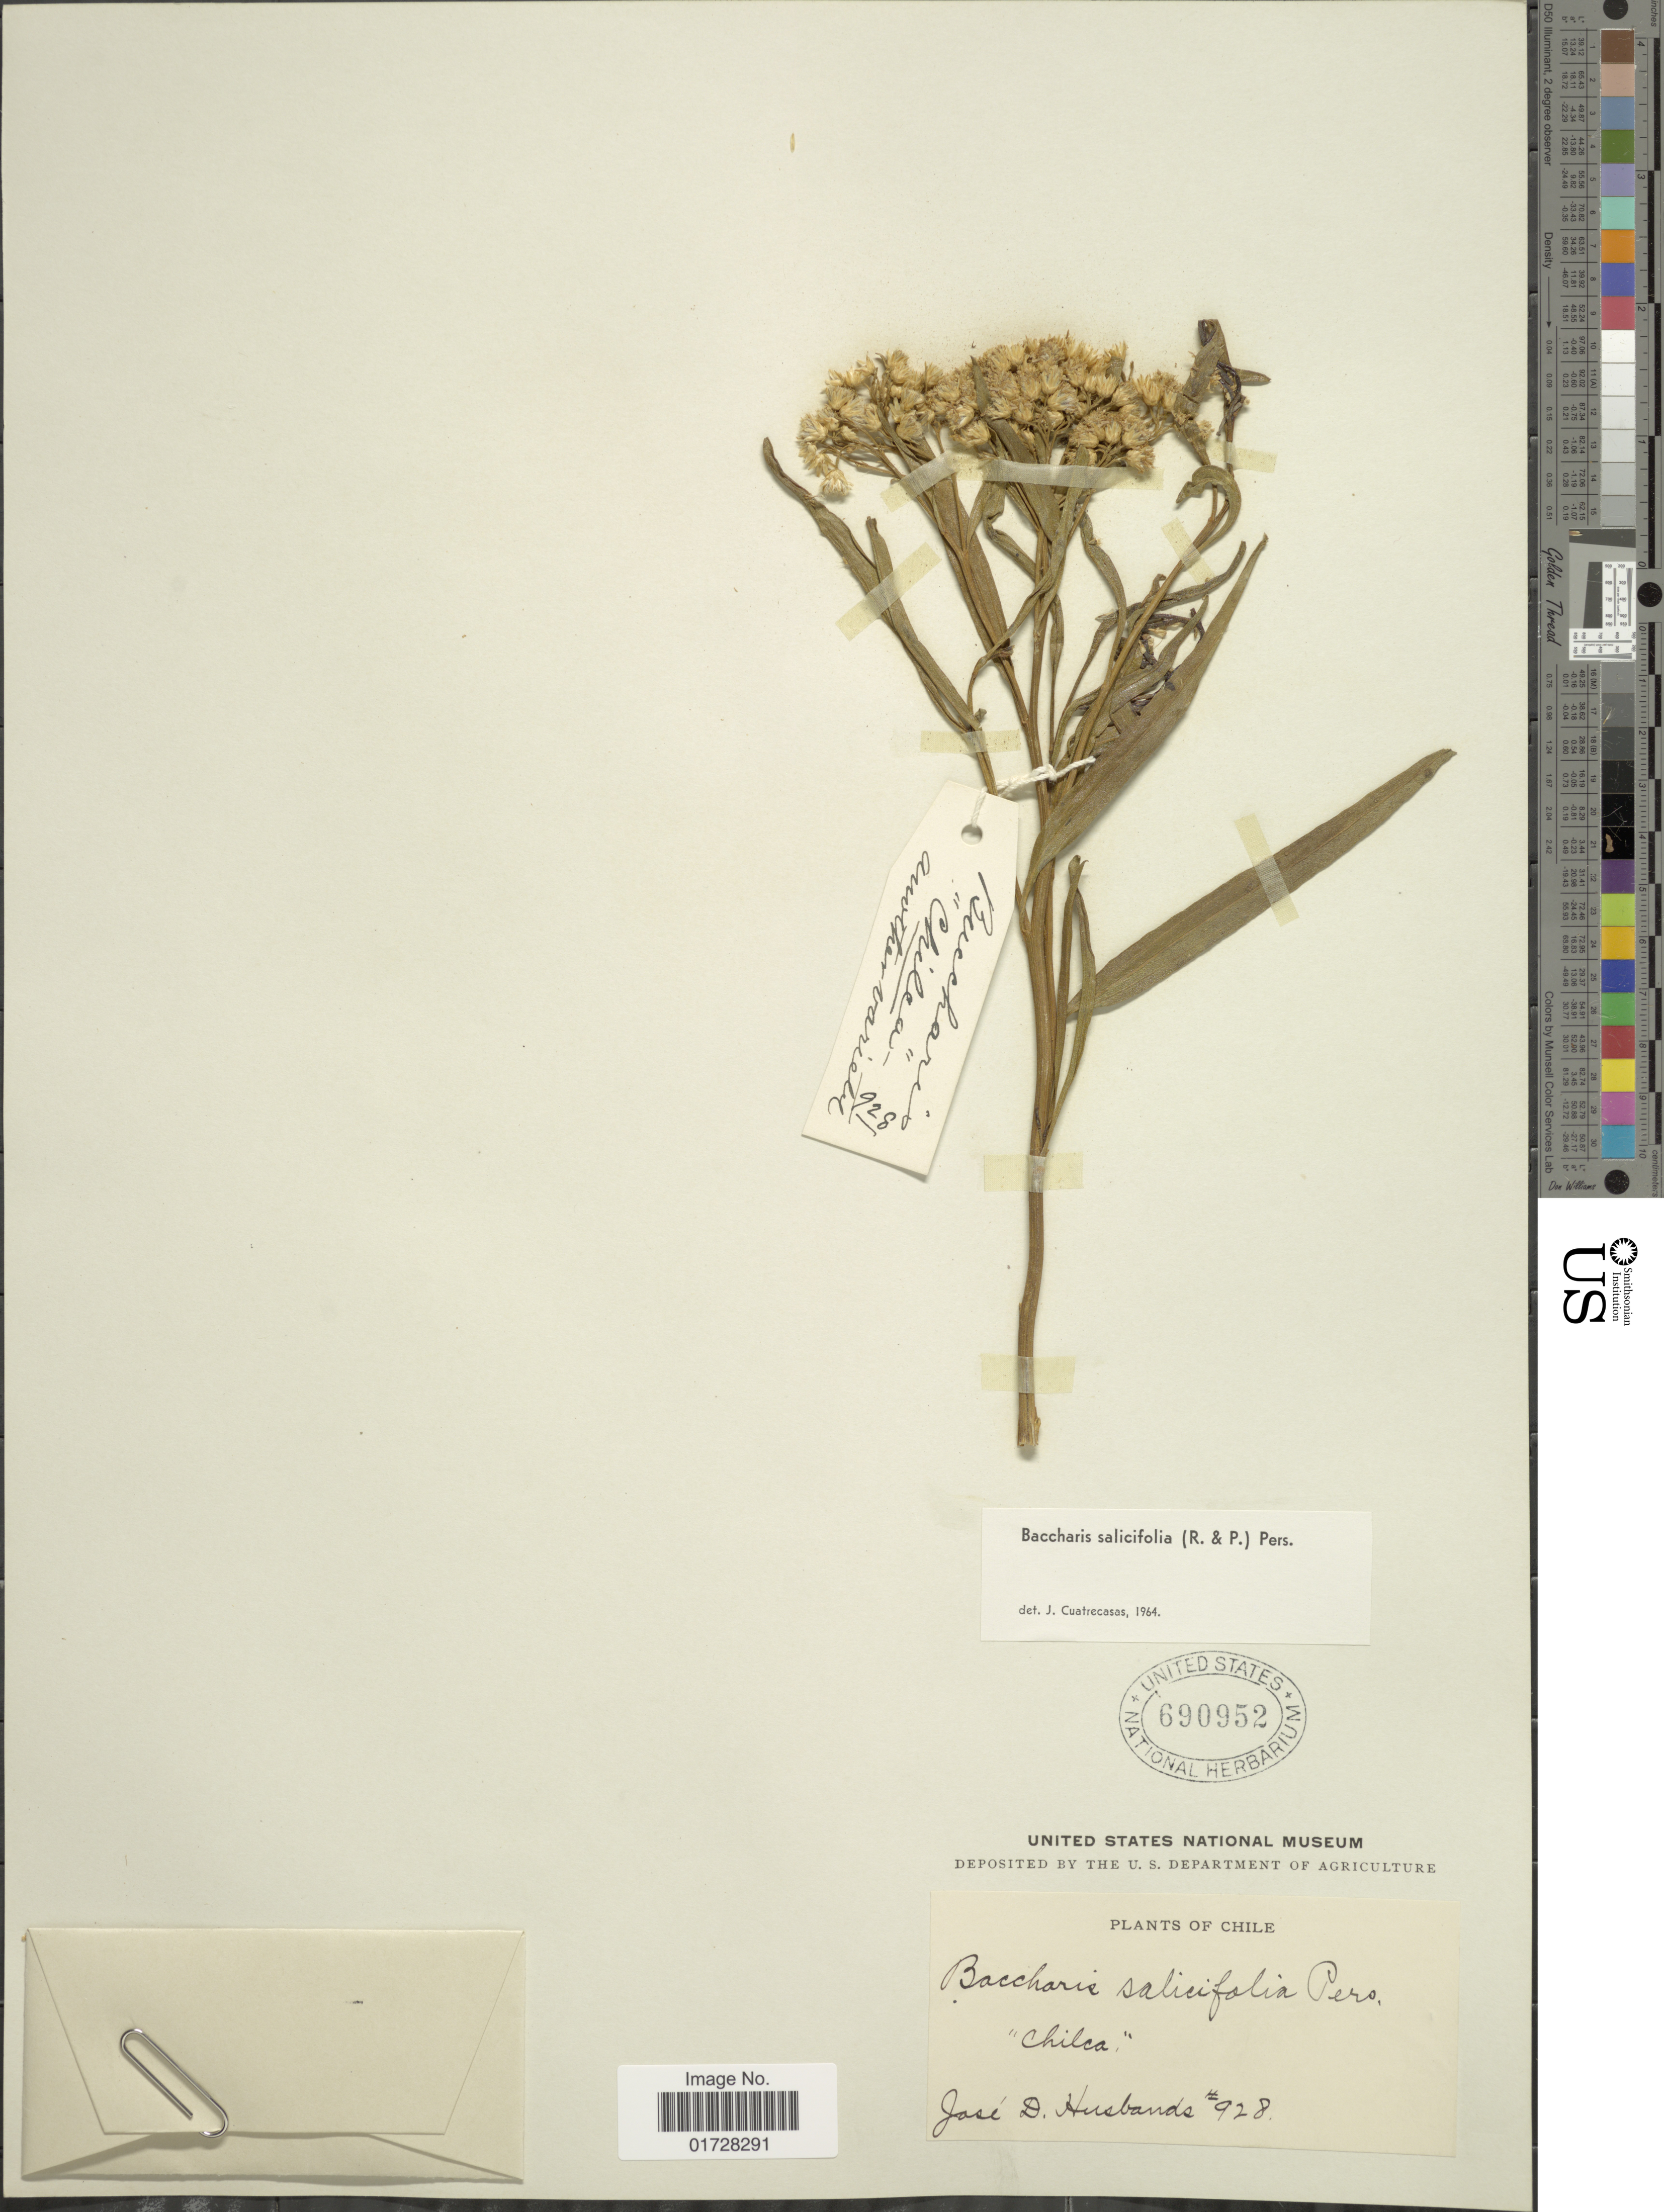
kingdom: Plantae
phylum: Tracheophyta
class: Magnoliopsida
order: Asterales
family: Asteraceae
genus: Baccharis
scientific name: Baccharis salicifolia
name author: (Ruiz & Pav.) Pers.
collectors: J. Husbands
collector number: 928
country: Chile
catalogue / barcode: US 690952